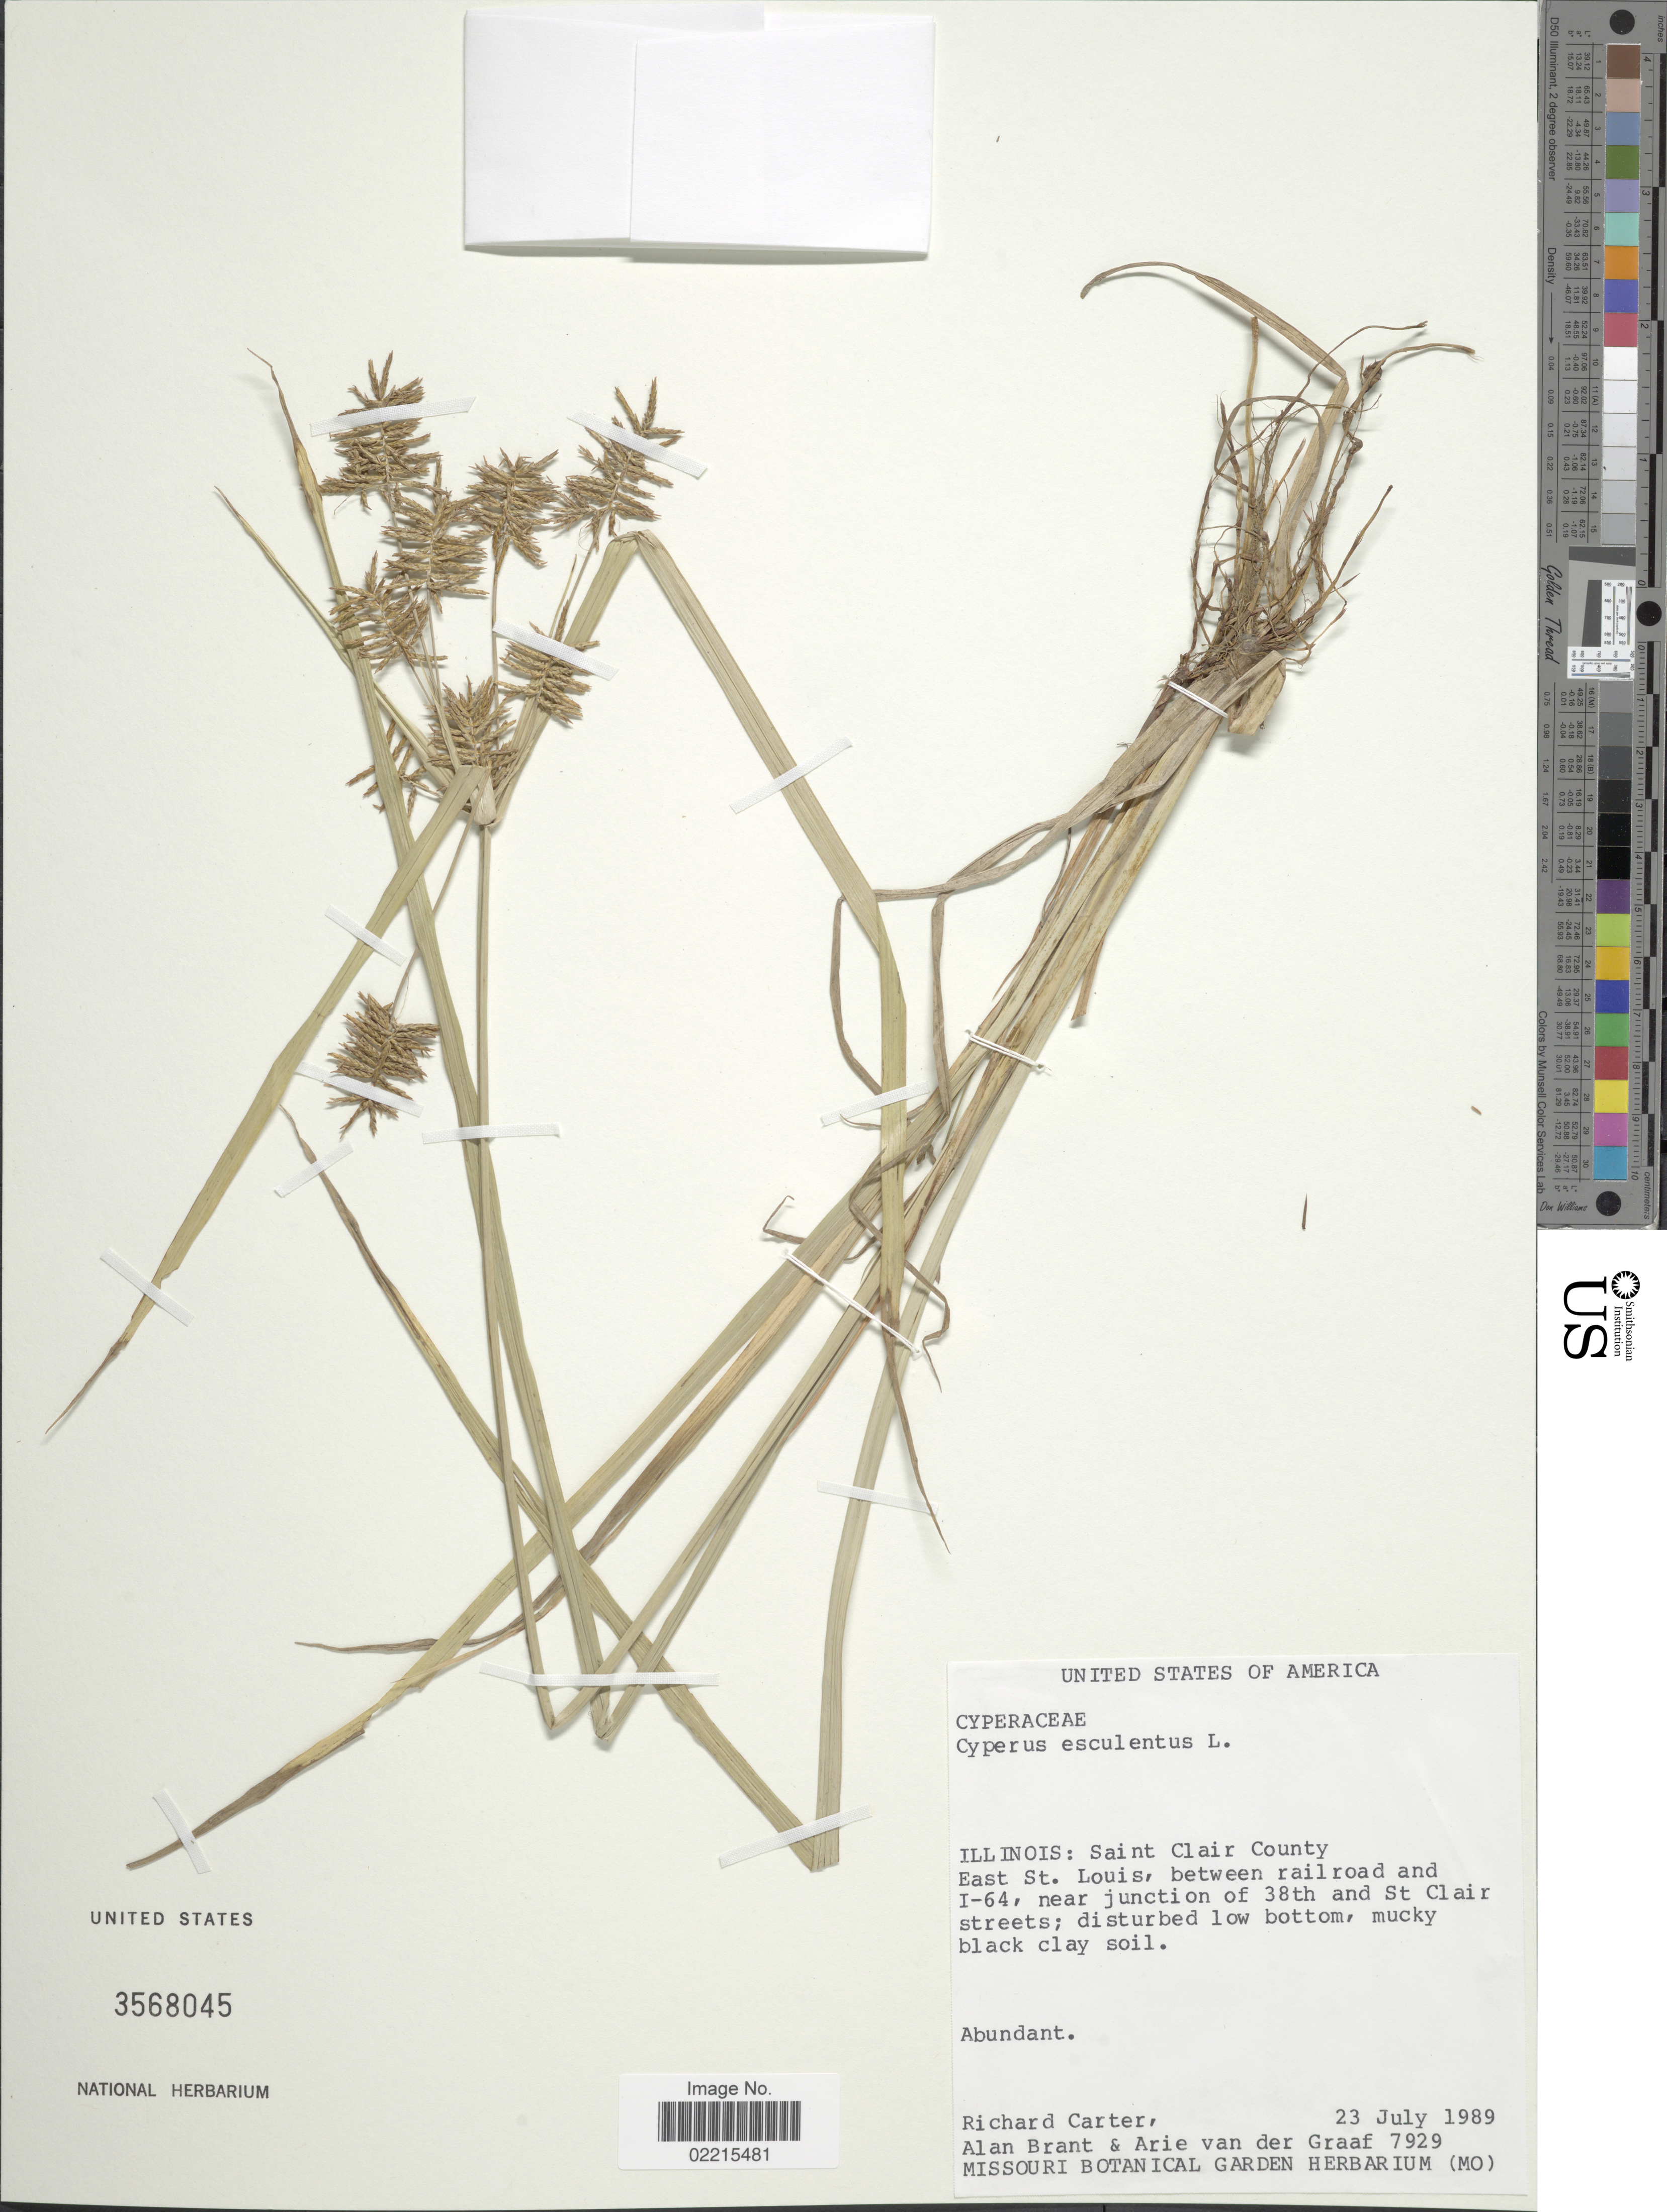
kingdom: Plantae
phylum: Tracheophyta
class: Liliopsida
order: Poales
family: Cyperaceae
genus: Cyperus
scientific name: Cyperus esculentus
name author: L.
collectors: R. Carter, A. Brant & A. de Graaf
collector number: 7929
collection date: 1989-07-23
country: United States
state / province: Illinois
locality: Saint Clair County East St Louis, between railroad and I-64, near junction of 38th and St Clair streets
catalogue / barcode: US 3568045